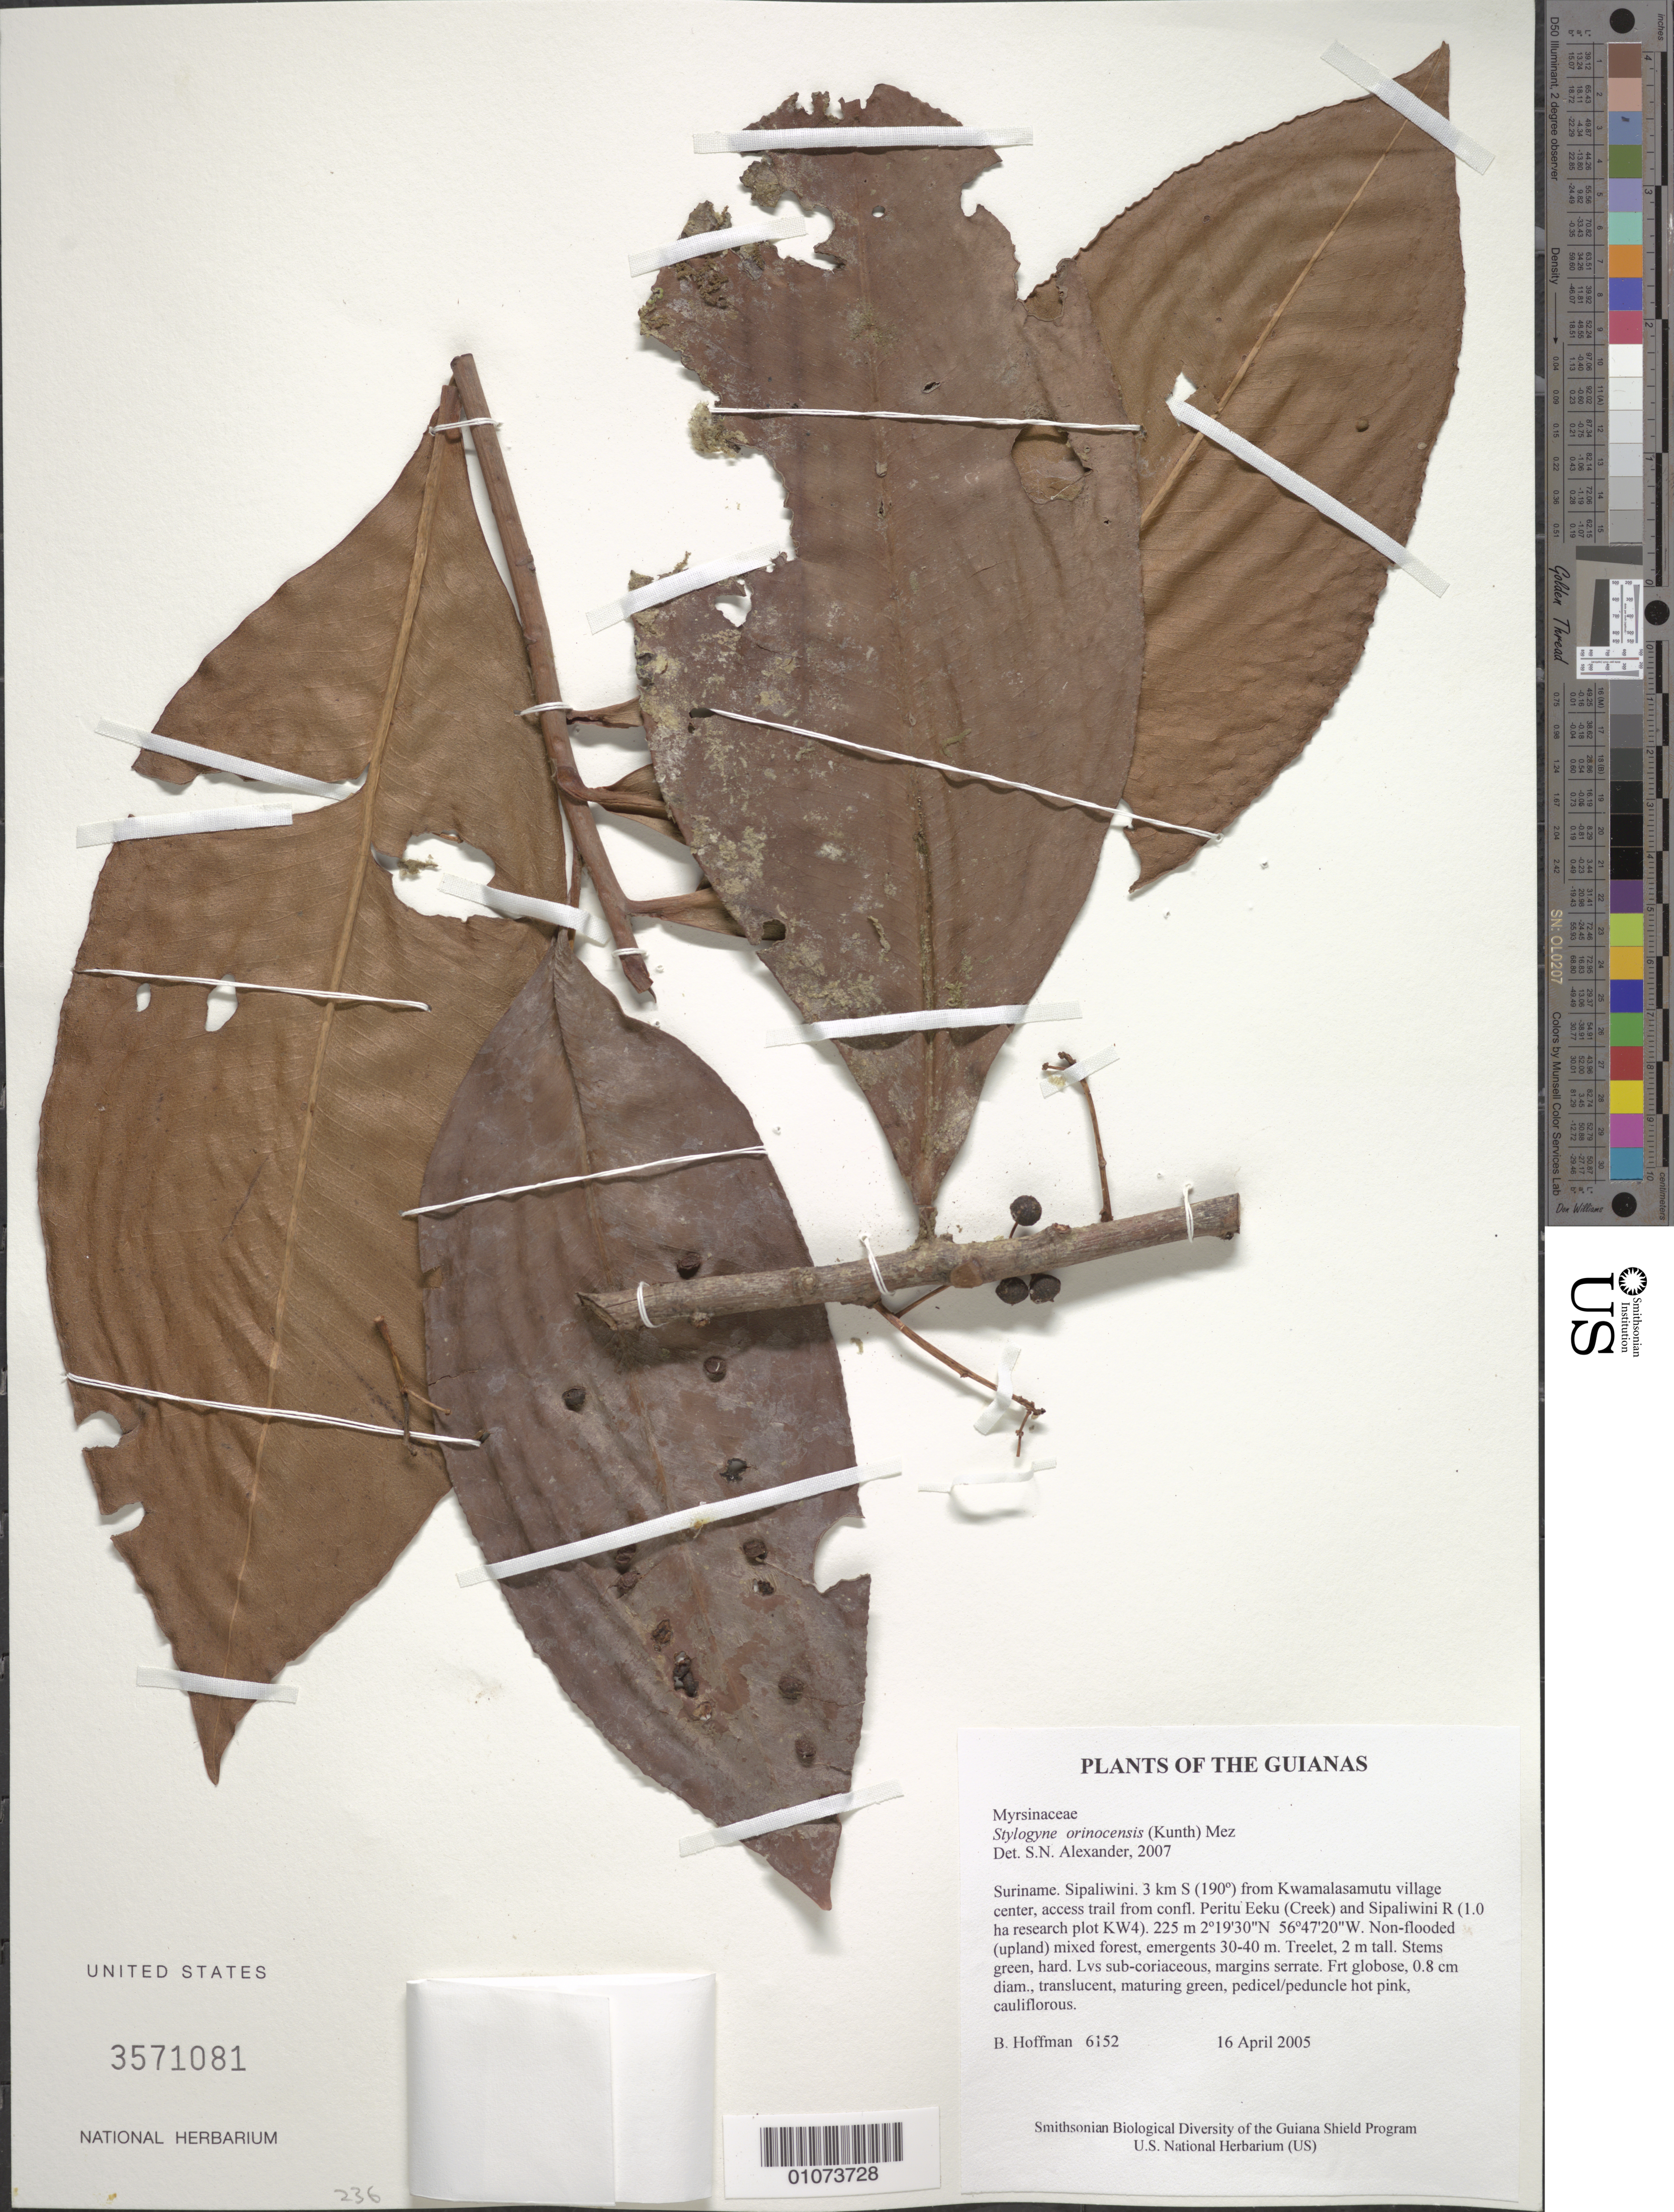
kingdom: Plantae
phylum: Tracheophyta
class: Magnoliopsida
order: Ericales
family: Primulaceae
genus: Stylogyne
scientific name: Stylogyne orinocensis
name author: (Kunth) Mez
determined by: Alexander, S. N.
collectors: B. Hoffman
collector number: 6152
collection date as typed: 16 April 2005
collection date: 2005-04-16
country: Suriname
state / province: Sipaliwini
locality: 3 km S (190º) from Kwamalasamutu village center, access trail from confl. Peritu Eeku (Creek) and Sipaliwini R (1.0 ha research plot KW4)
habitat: Non-flooded (upland) mixed forest, emergents 30-40 m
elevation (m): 225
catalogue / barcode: US 3571081